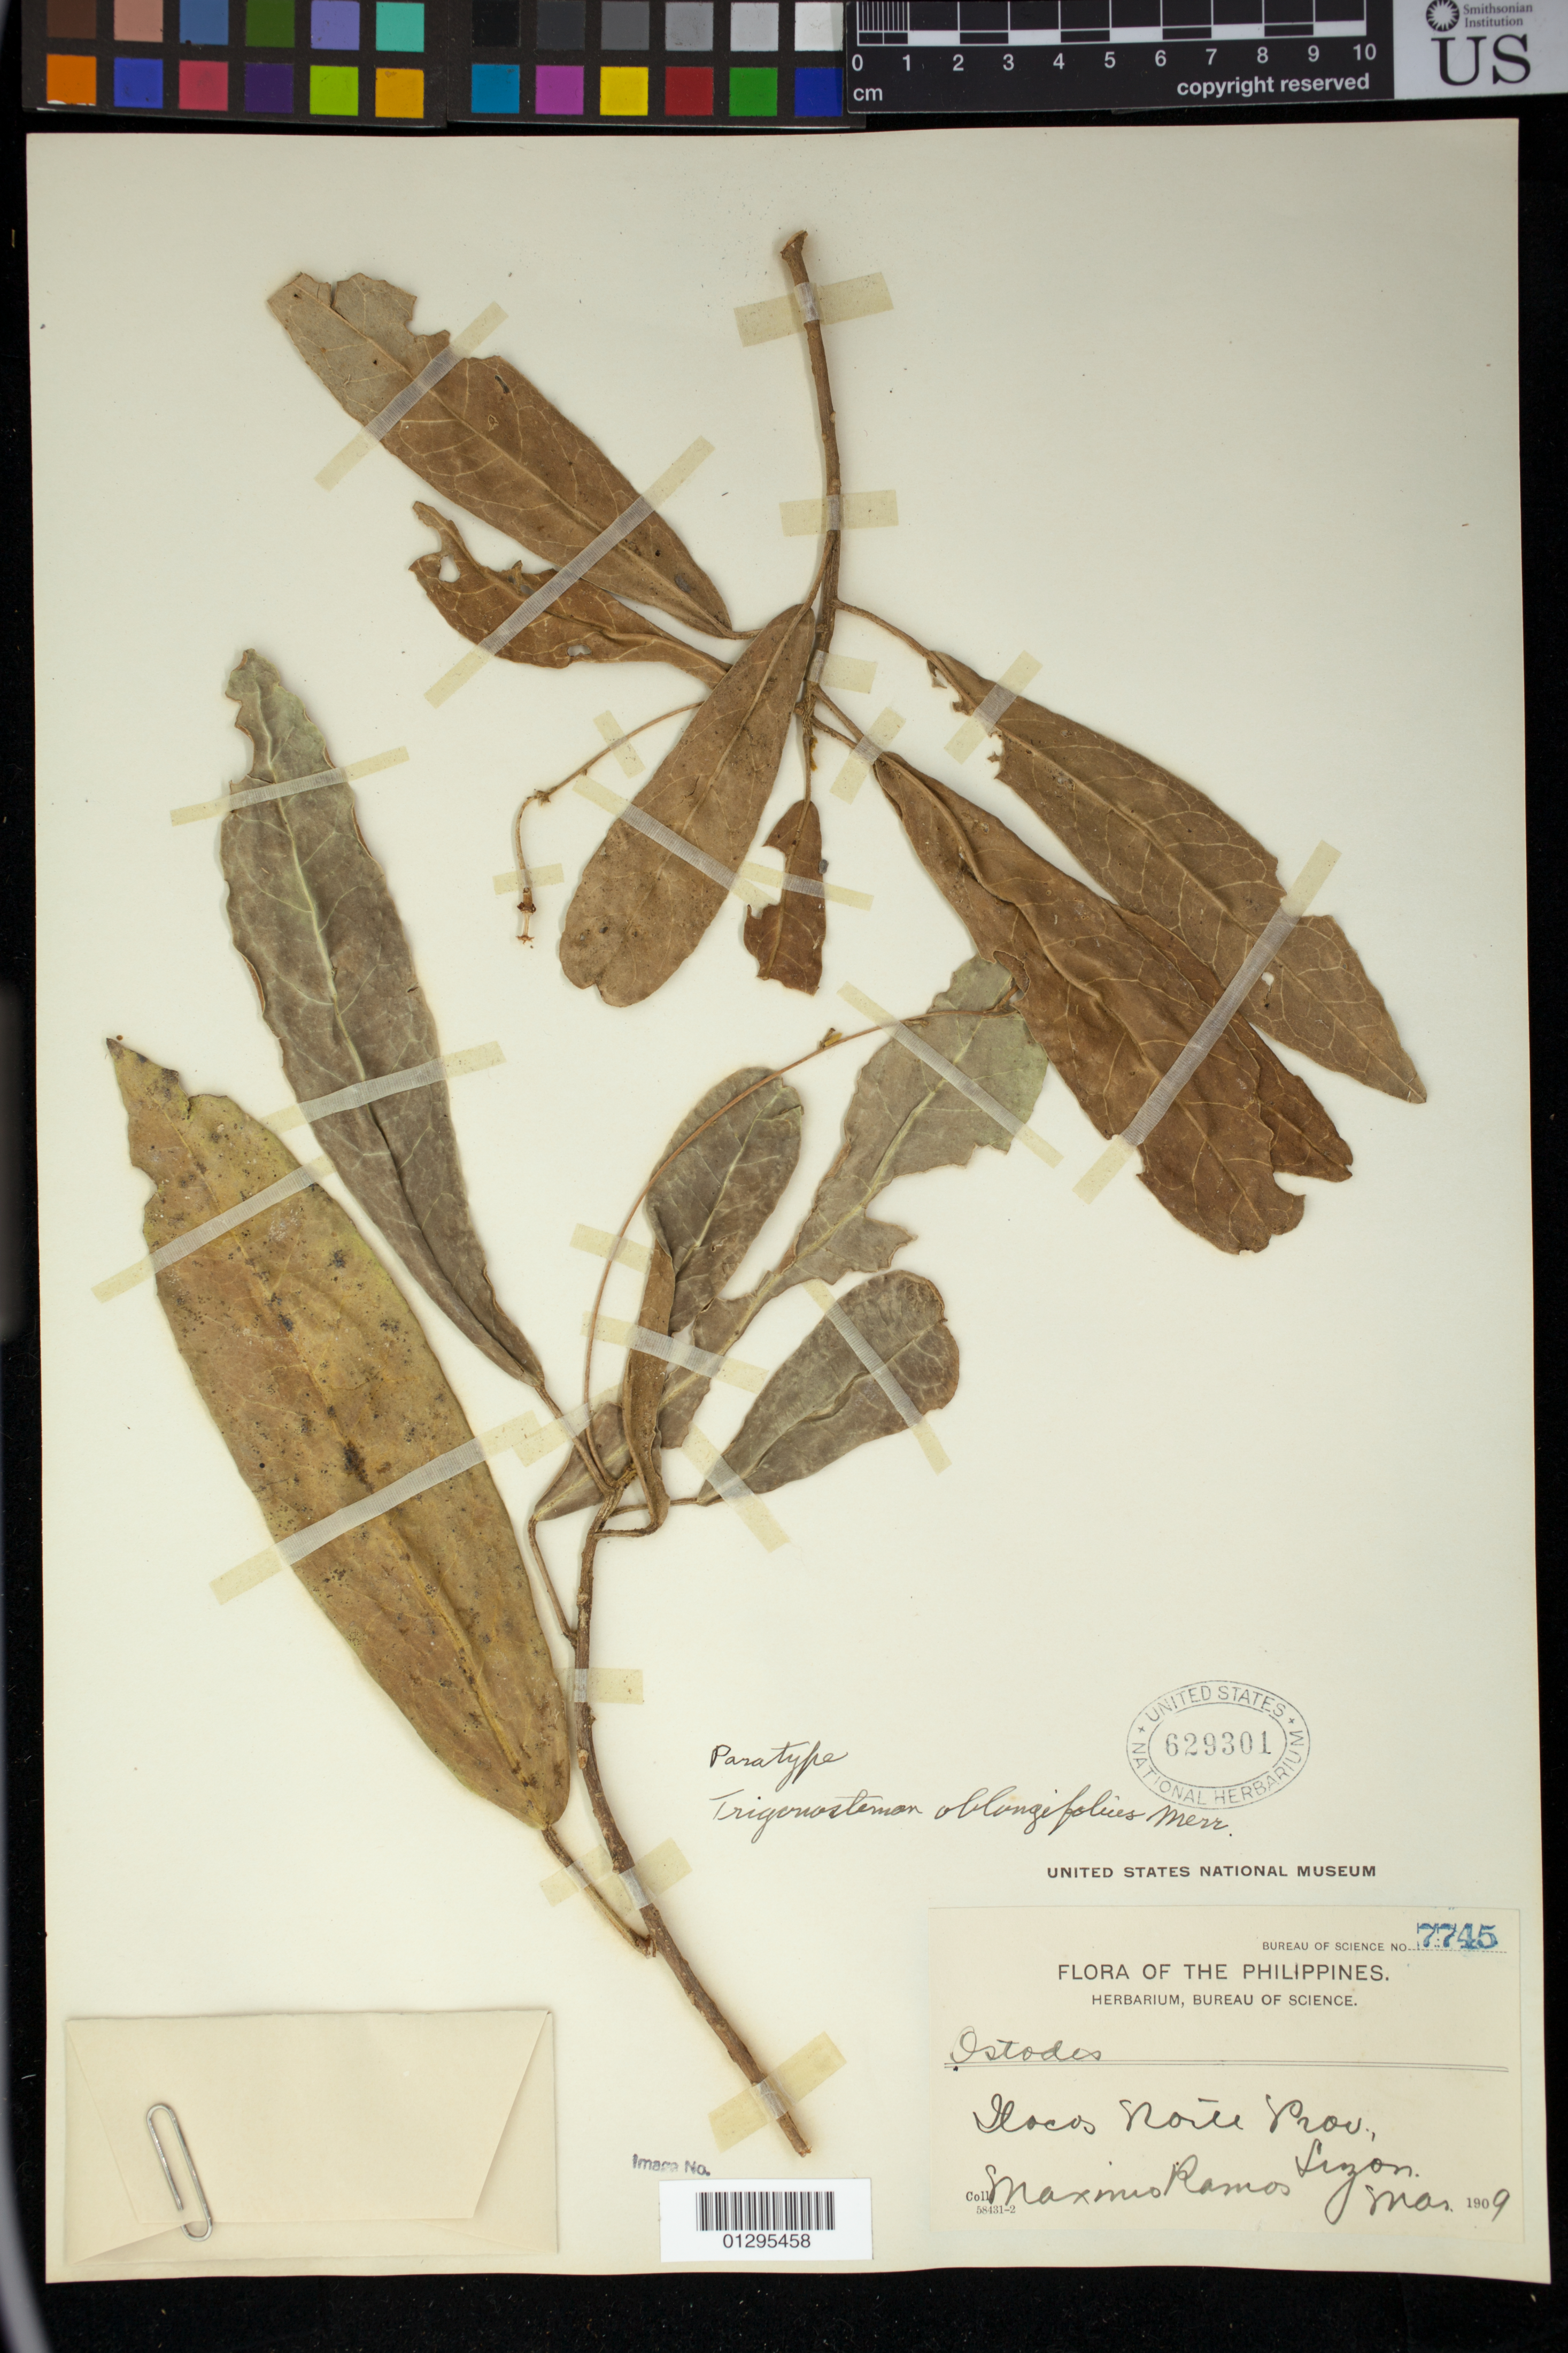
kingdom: Plantae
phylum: Tracheophyta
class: Magnoliopsida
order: Malpighiales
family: Euphorbiaceae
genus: Trigonostemon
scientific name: Trigonostemon oblongifolius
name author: Merr.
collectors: M. Ramos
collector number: Bureau of Sci.7745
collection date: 1909-03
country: Philippines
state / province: Ilocos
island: Luzon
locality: Ilocos Norte Prov., Luzon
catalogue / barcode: US 629301